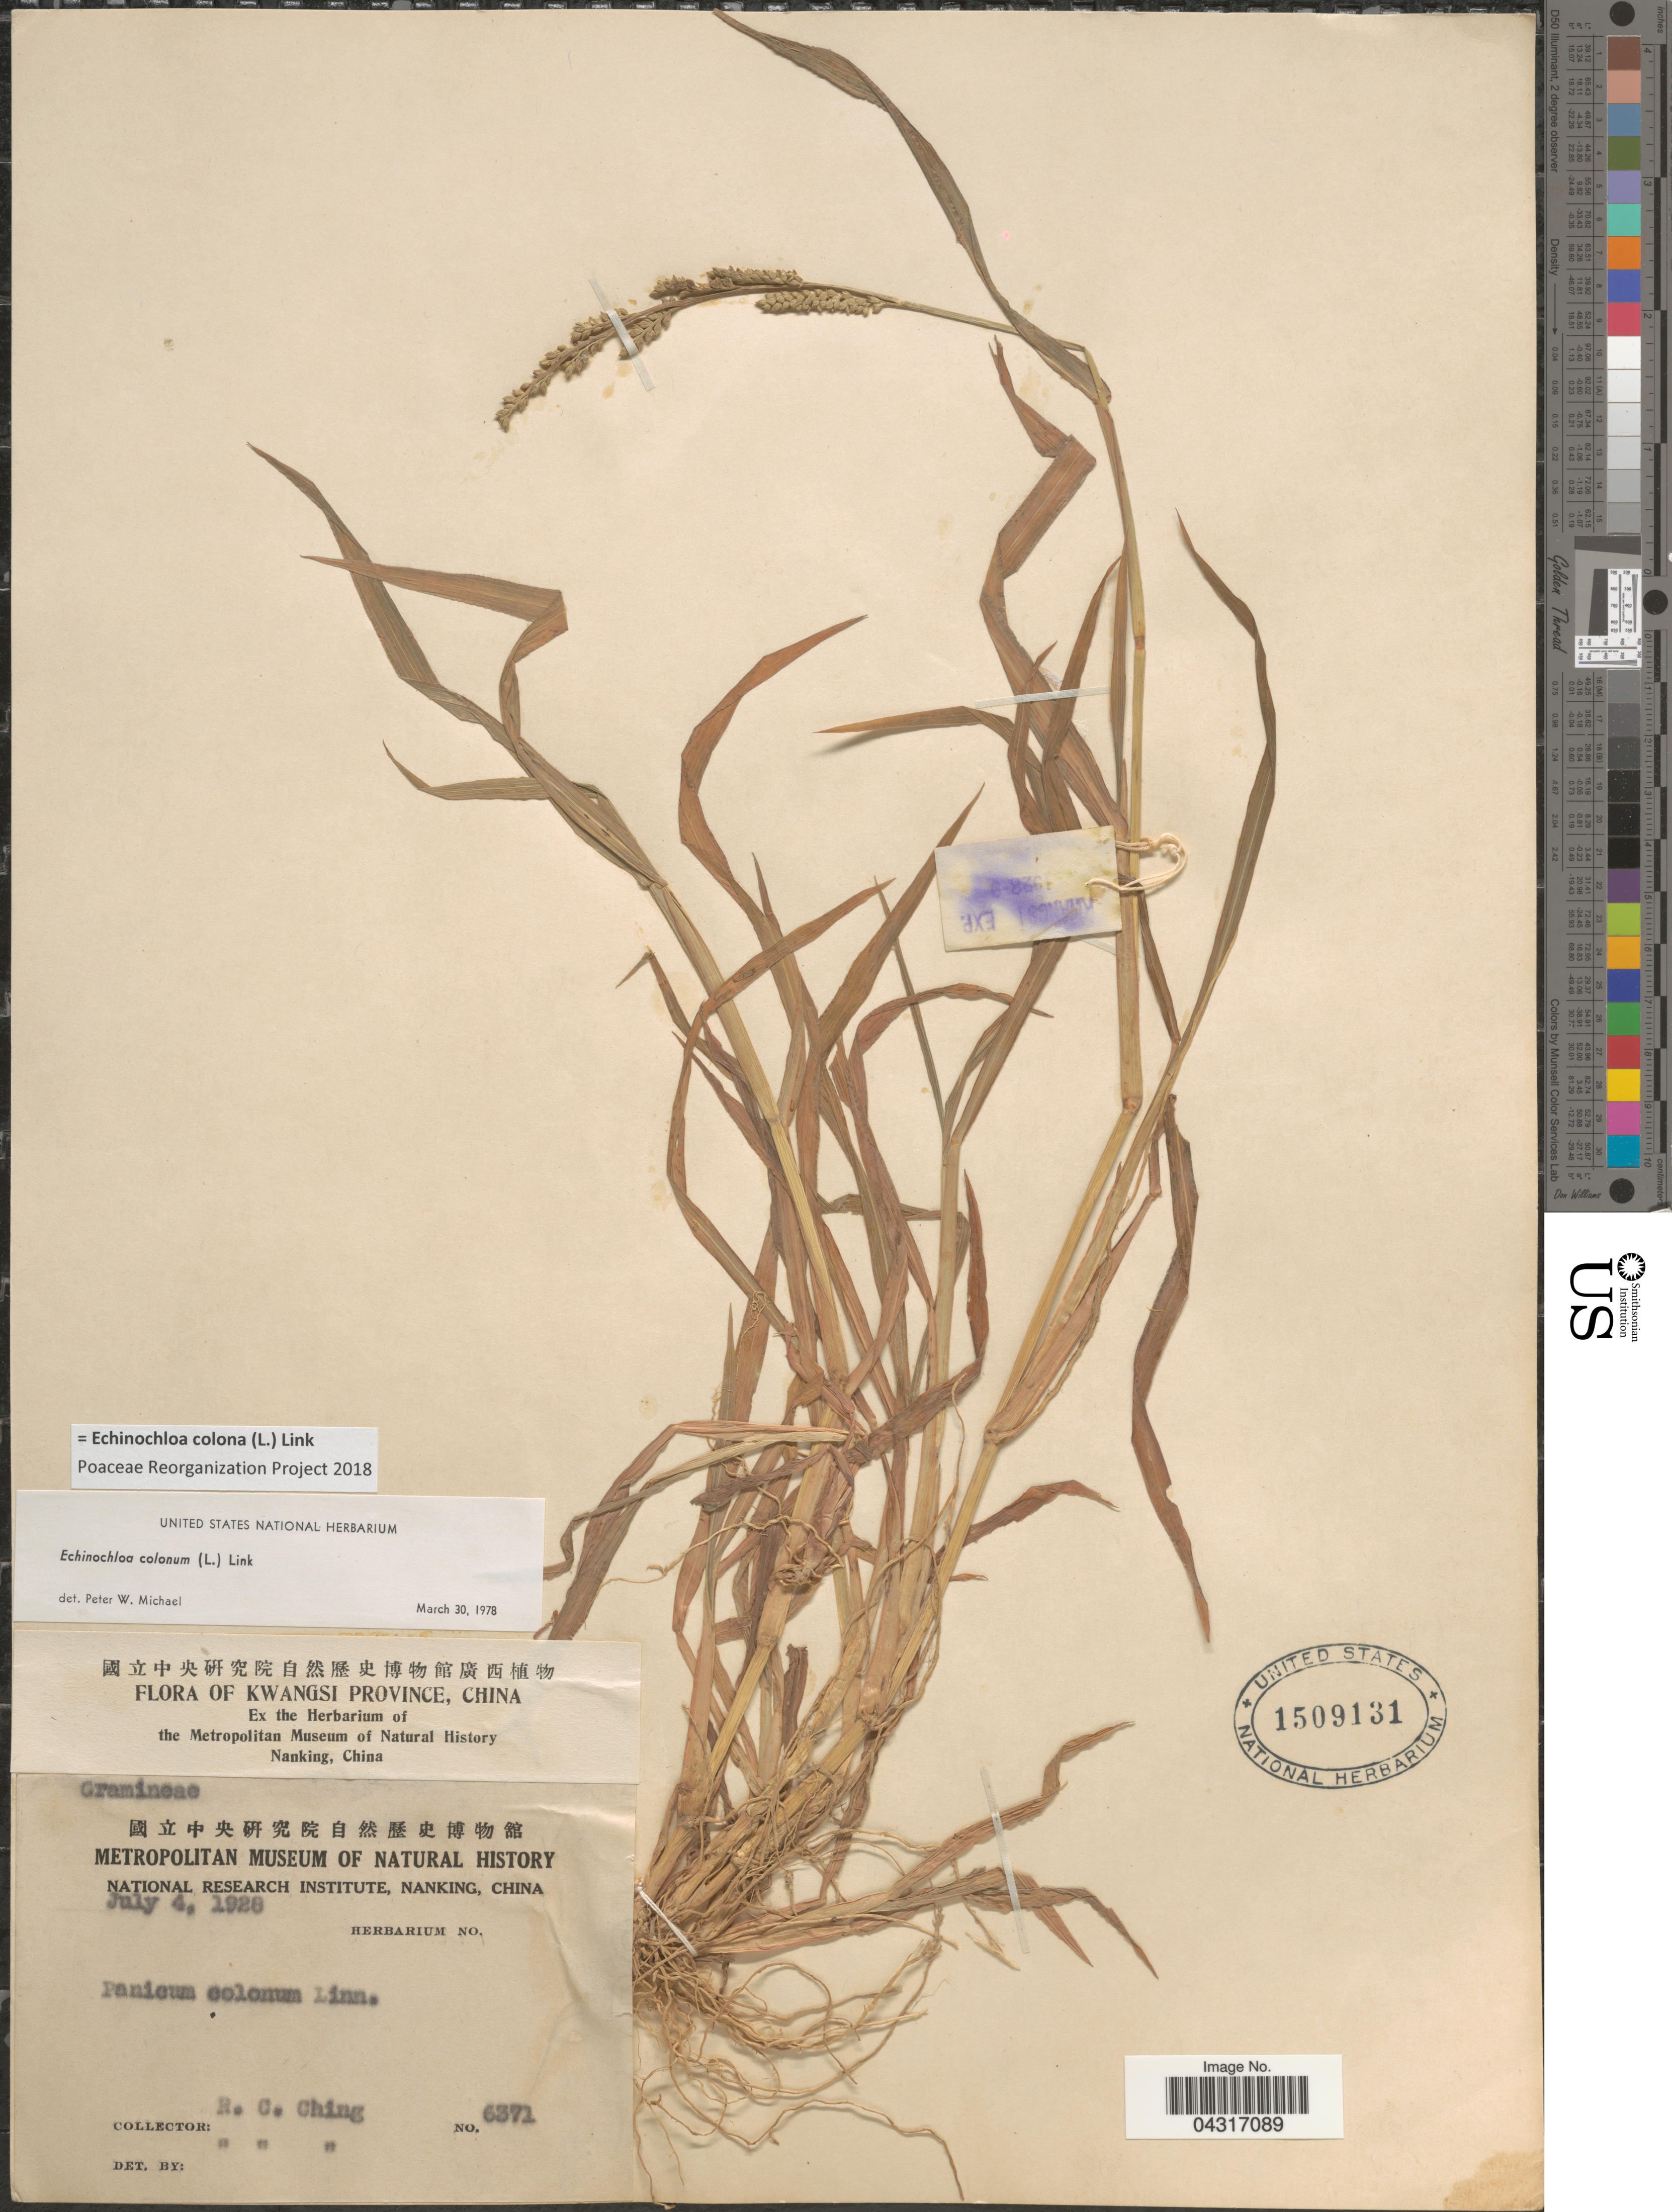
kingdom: Plantae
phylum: Tracheophyta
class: Liliopsida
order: Poales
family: Poaceae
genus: Echinochloa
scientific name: Echinochloa colona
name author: (L.) Link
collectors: R. C. Ching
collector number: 6371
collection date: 1928-07-04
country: China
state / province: Guangxi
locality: Kwangsi Province.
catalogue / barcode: US 1509131